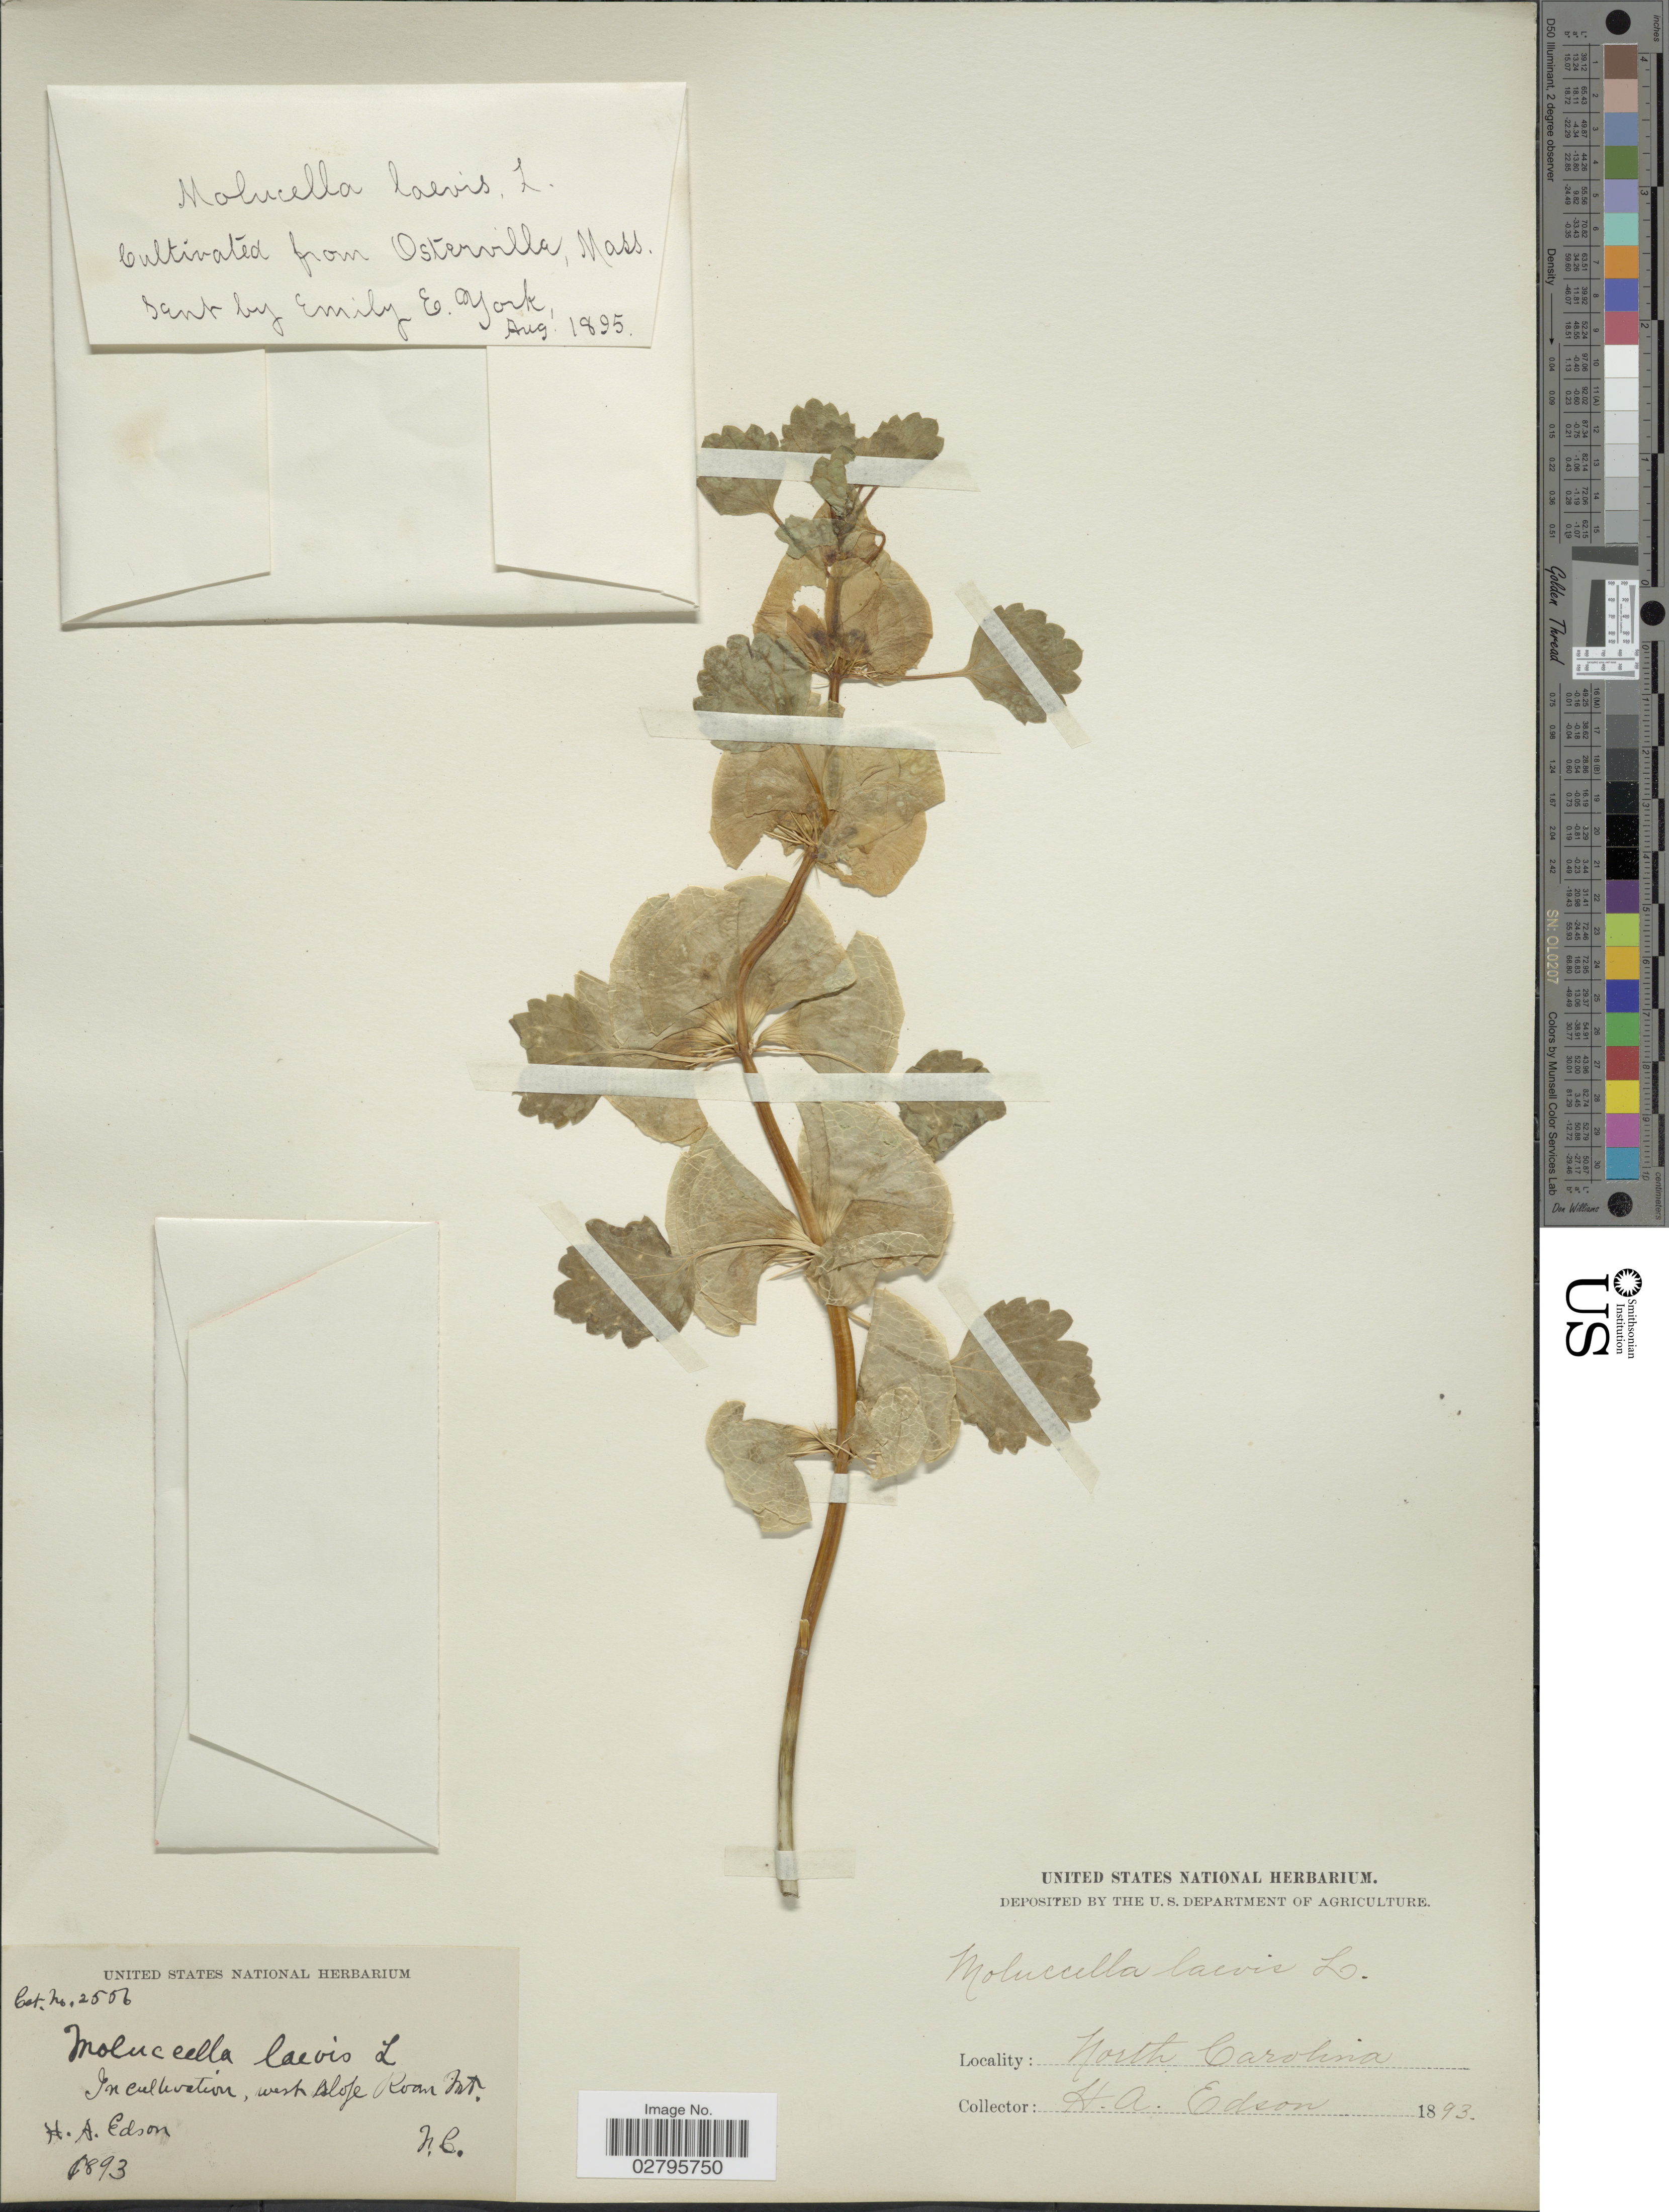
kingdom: Plantae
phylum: Tracheophyta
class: Magnoliopsida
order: Lamiales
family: Lamiaceae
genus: Moluccella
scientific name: Moluccella laevis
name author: L.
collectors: H. Edson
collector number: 2506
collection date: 1893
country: United States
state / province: North Carolina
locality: In cultivation, west slope Roan Mt.